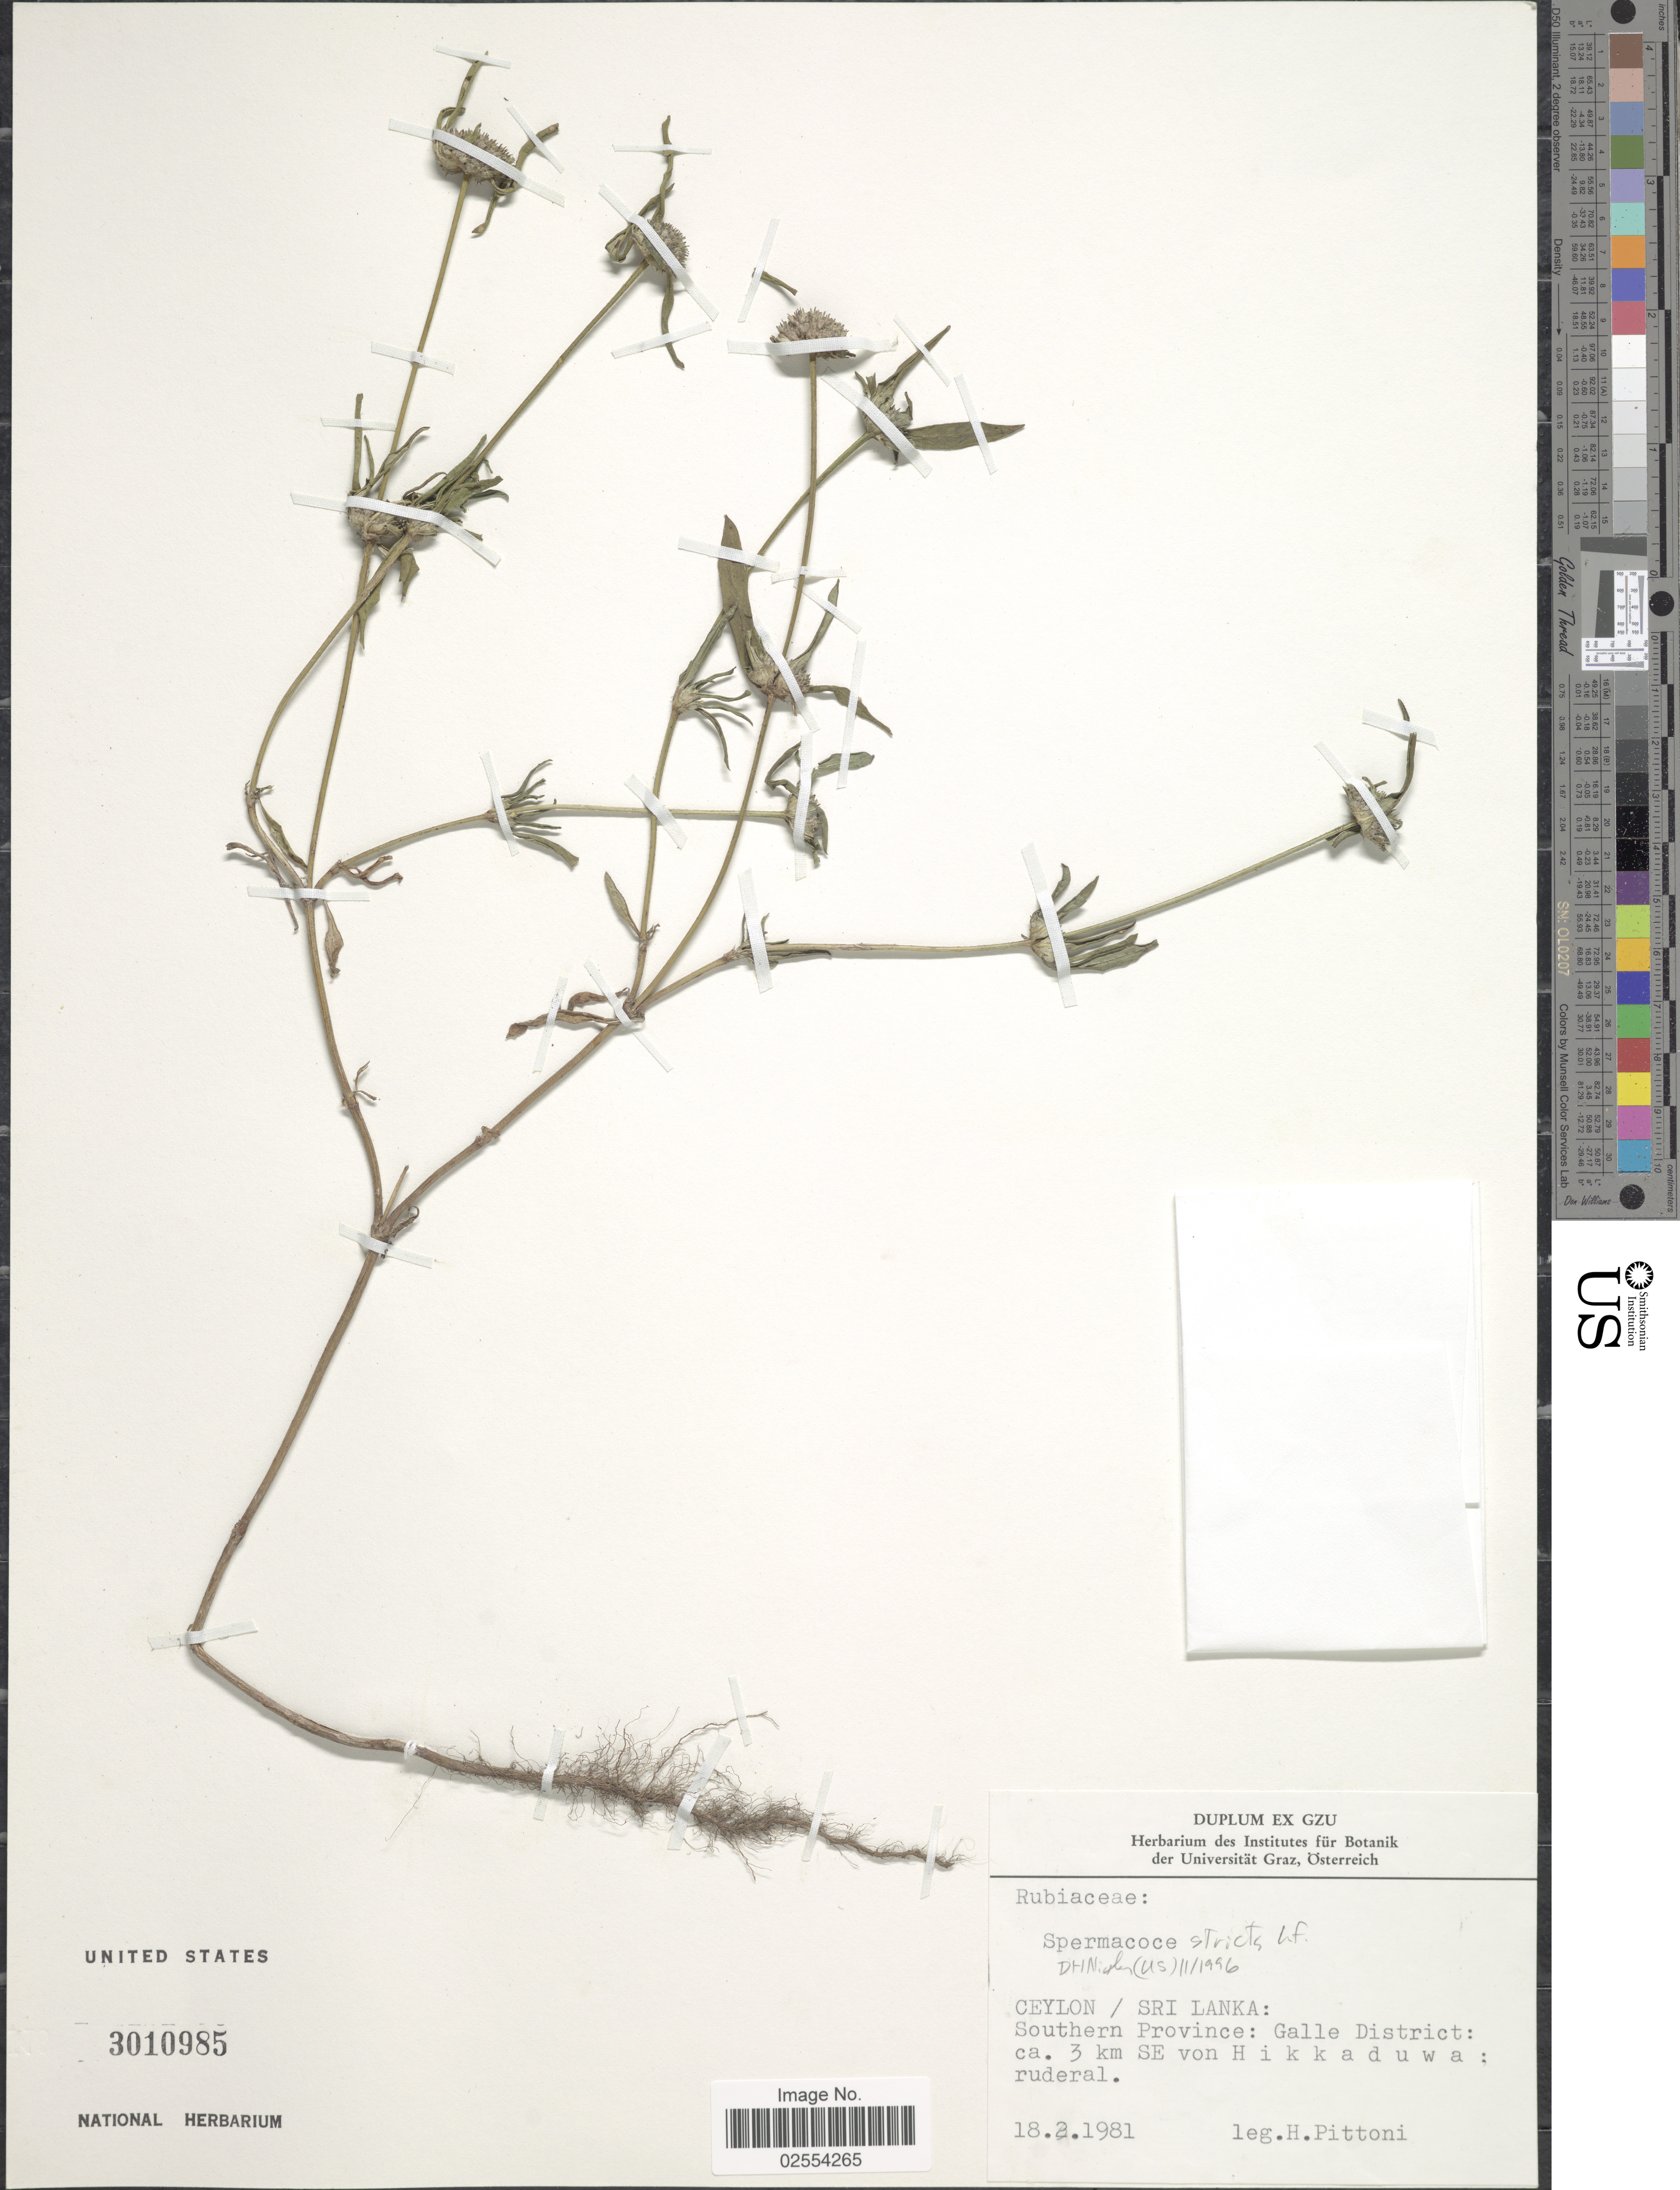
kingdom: Plantae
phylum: Tracheophyta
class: Magnoliopsida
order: Gentianales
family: Rubiaceae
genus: Spermacoce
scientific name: Spermacoce stricta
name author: L. f.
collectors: H. Pittoni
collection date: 1981-02-18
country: Sri Lanka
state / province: Southern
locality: Ceylon: Galle District: ca. 3 km SE von Hikkaduwa: ruderal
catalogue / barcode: US 3010985